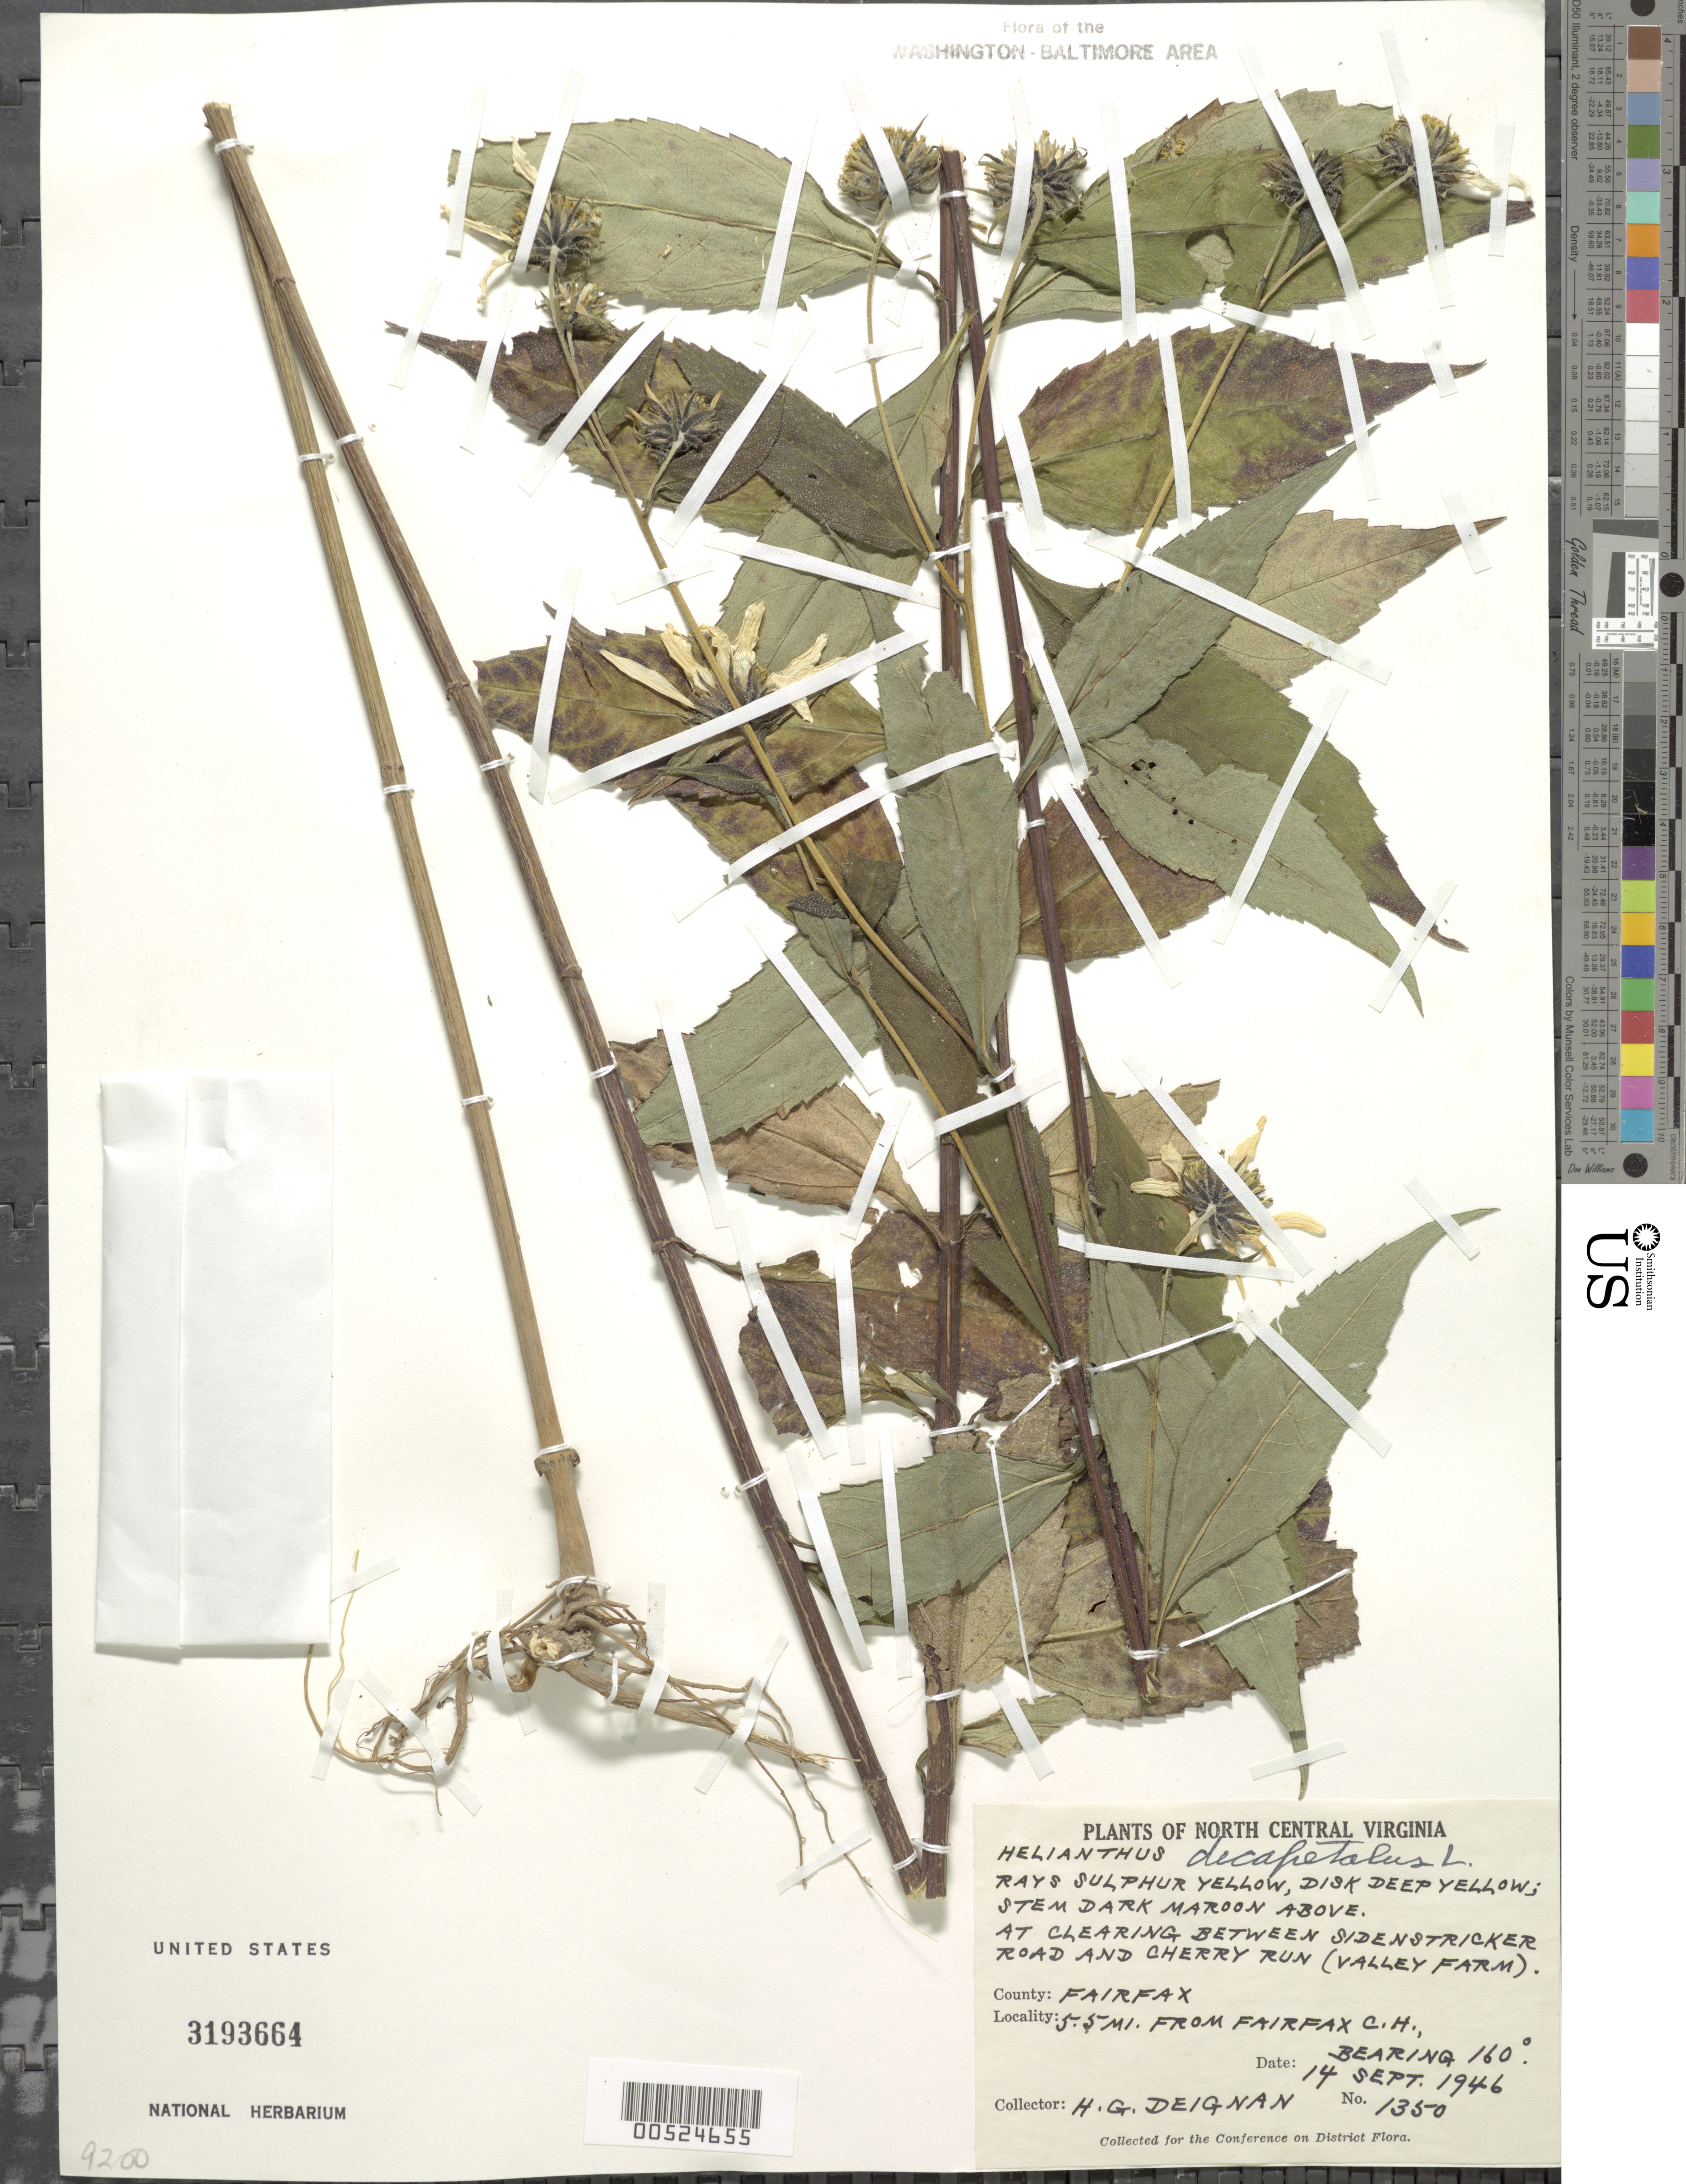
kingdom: Plantae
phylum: Tracheophyta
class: Magnoliopsida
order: Asterales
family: Asteraceae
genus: Helianthus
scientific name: Helianthus decapetalus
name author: L.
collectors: H. Deignan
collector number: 1350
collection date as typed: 14 Sep 1946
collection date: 1946-09-14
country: United States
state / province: Virginia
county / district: Fairfax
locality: Fairfax Courthouse, 5.5 mi. from, Cherry Run and Sidenstricker Rd.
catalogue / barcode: US 3193664